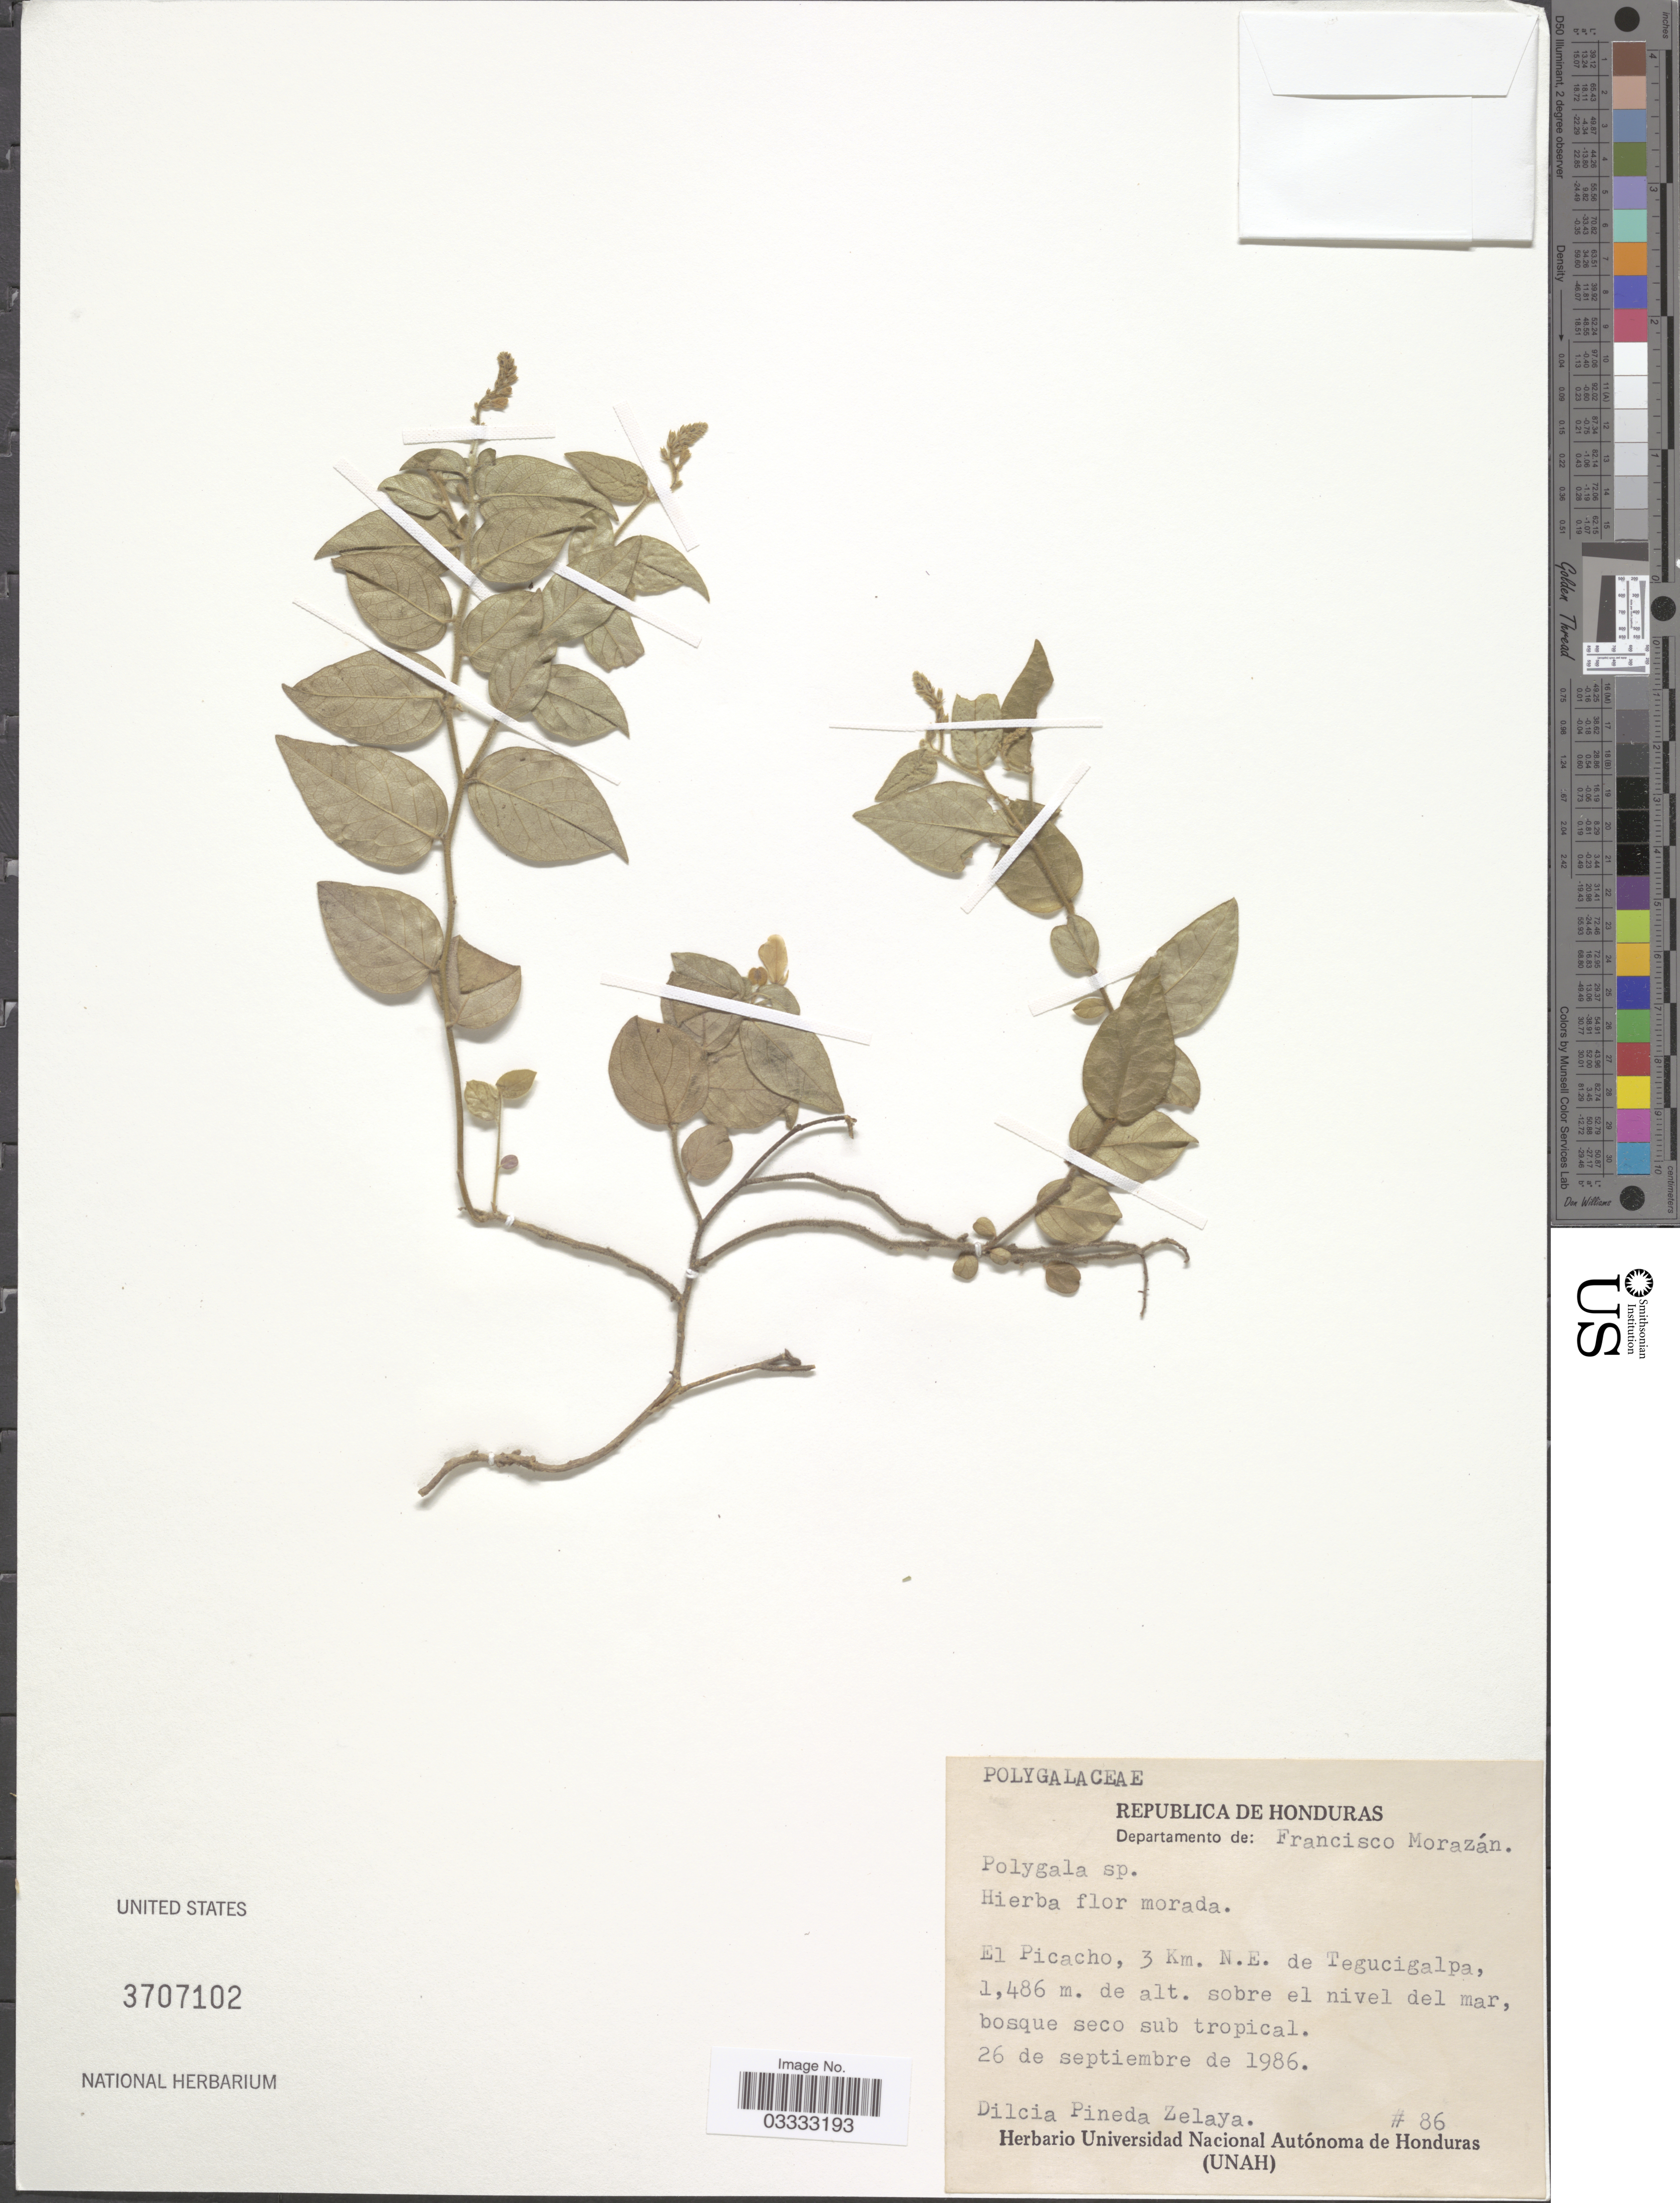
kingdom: Plantae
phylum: Tracheophyta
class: Magnoliopsida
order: Fabales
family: Polygalaceae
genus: Polygala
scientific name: Polygala sp.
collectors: D. Zelaya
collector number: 86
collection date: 1986-09-26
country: Honduras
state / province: Fco. Morazán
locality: El Picacho, 3 Km. N.E. de Tegucigalpa.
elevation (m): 1486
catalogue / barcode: US 3707102